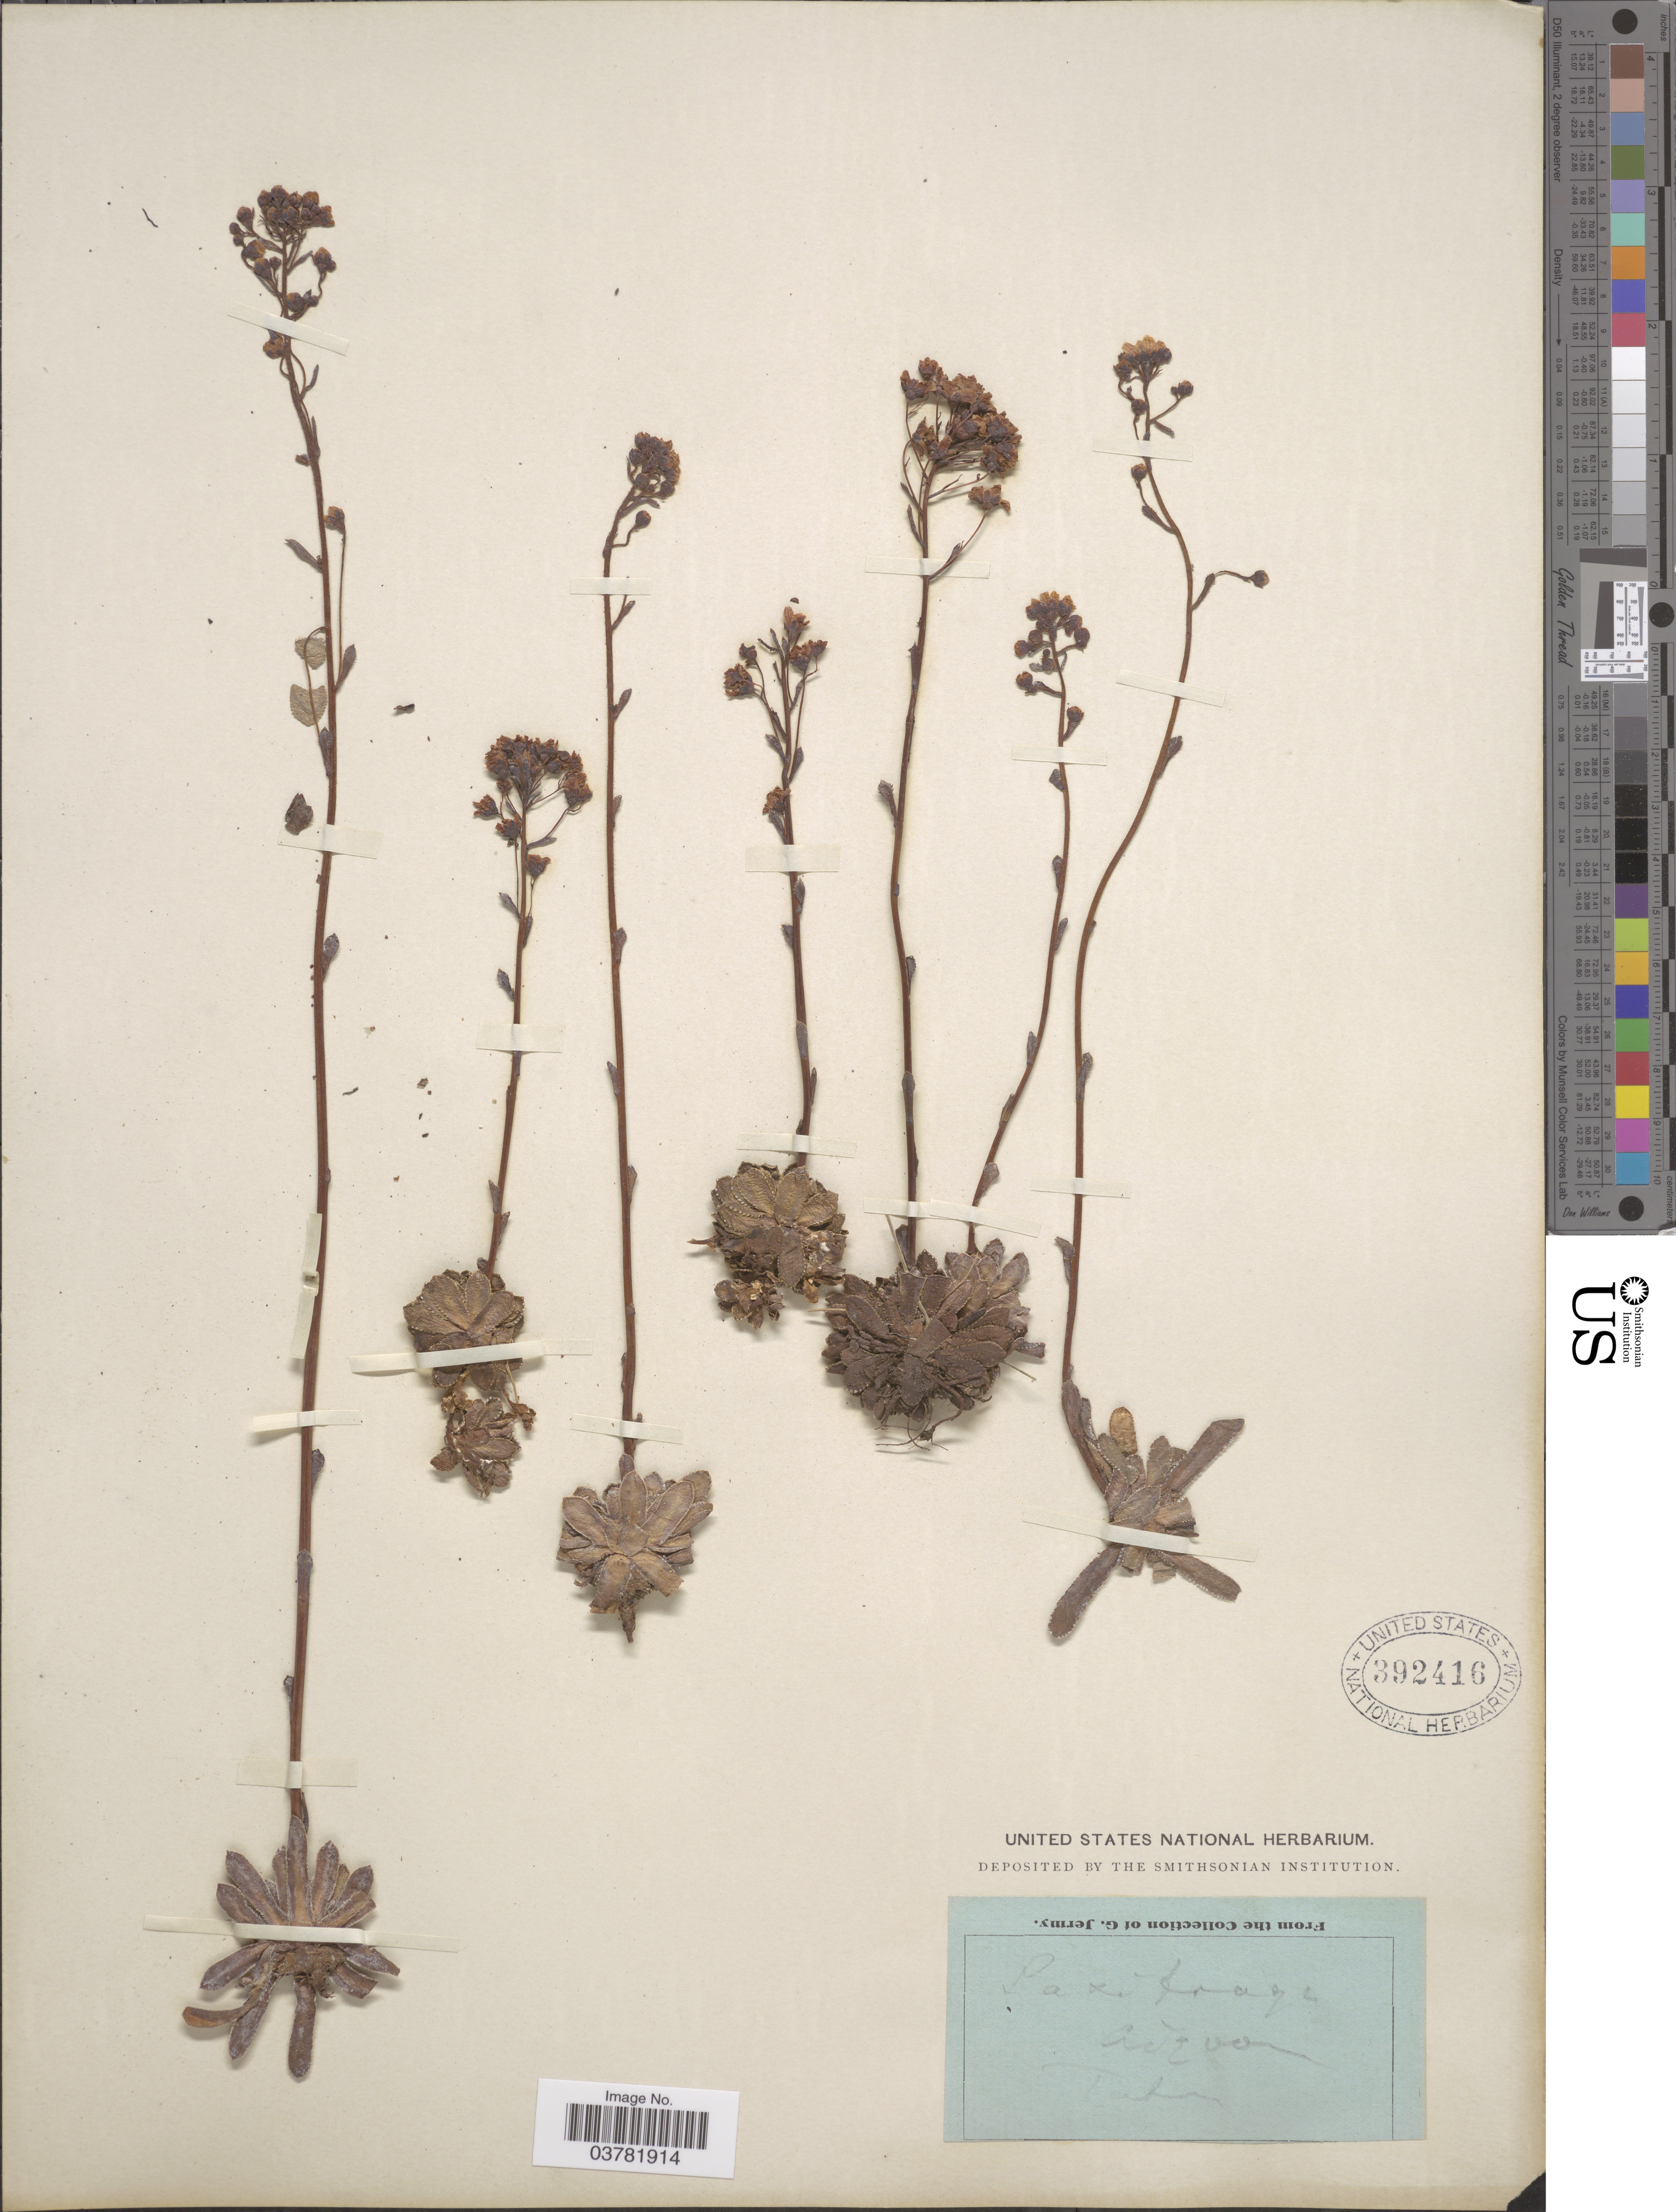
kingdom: Plantae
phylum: Tracheophyta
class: Magnoliopsida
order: Saxifragales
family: Saxifragaceae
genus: Saxifraga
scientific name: Saxifraga aizoon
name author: Jacq.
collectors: G. Jermy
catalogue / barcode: US 392416